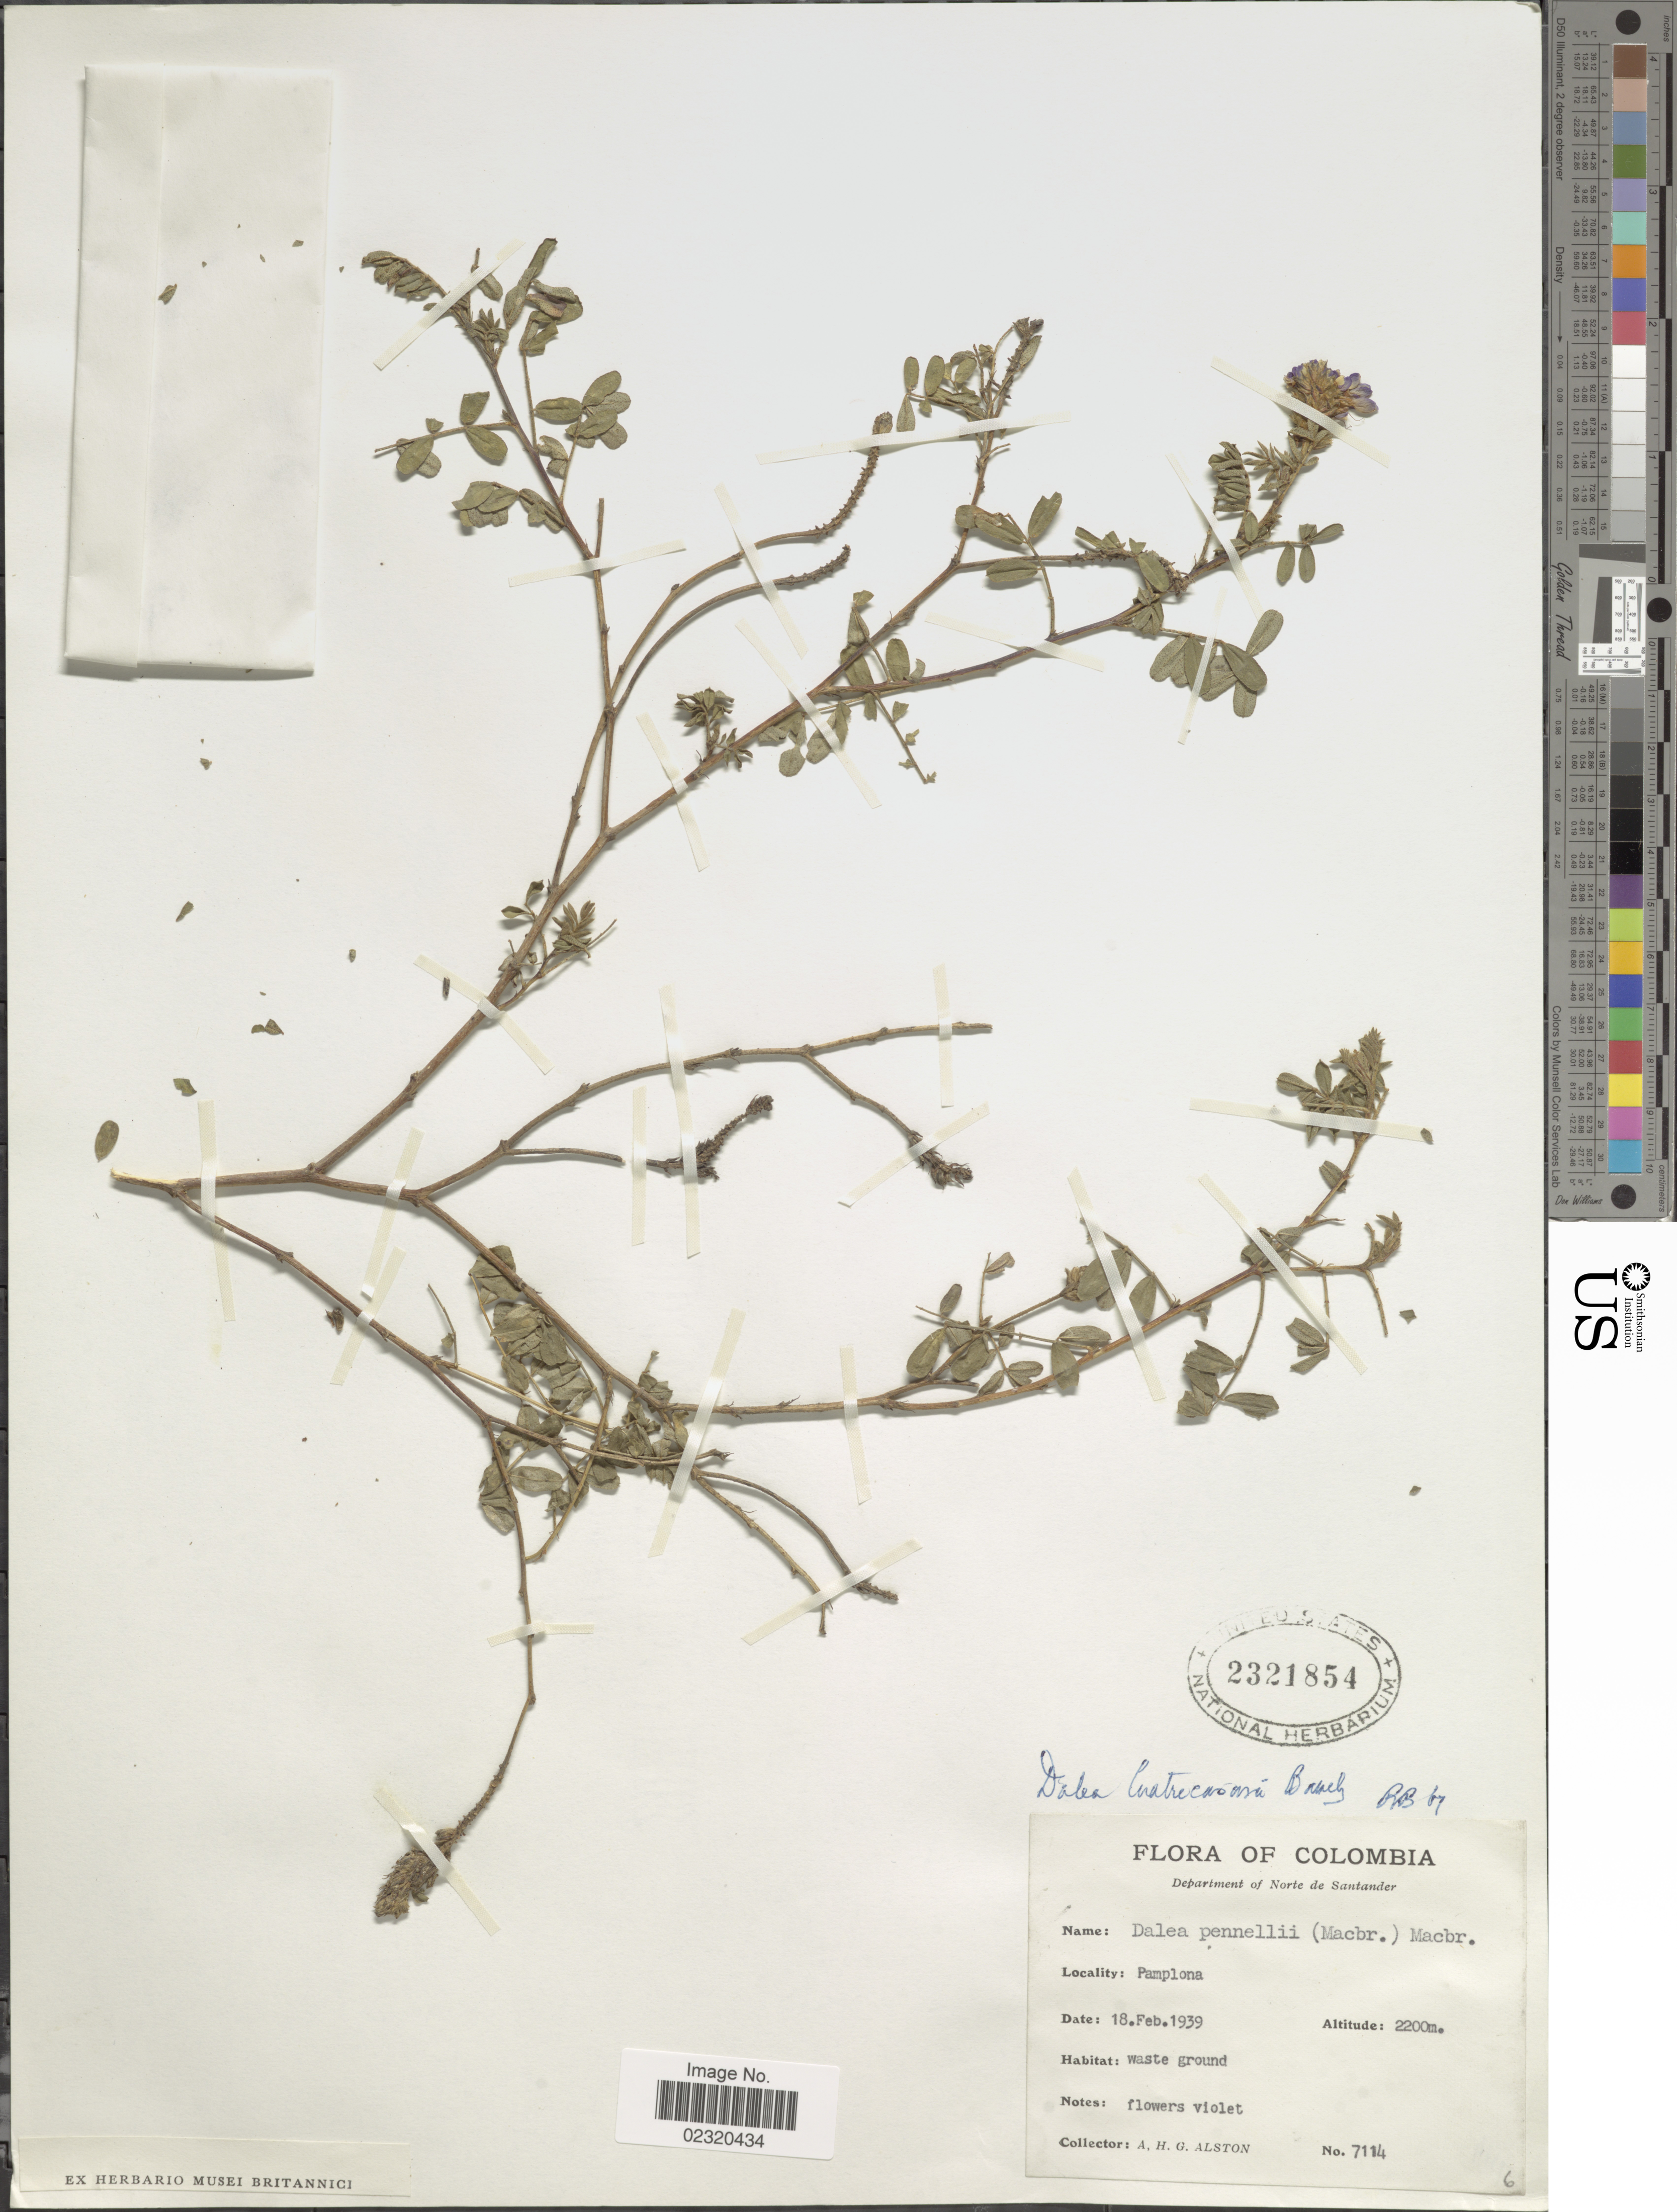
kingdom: Plantae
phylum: Tracheophyta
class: Magnoliopsida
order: Fabales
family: Fabaceae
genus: Dalea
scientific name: Dalea cuatrecasasii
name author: Barneby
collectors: A. H. Alston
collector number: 7114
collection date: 1939-02-18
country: Colombia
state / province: Norte de Santander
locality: Pamplona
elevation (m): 2200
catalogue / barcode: US 2321854